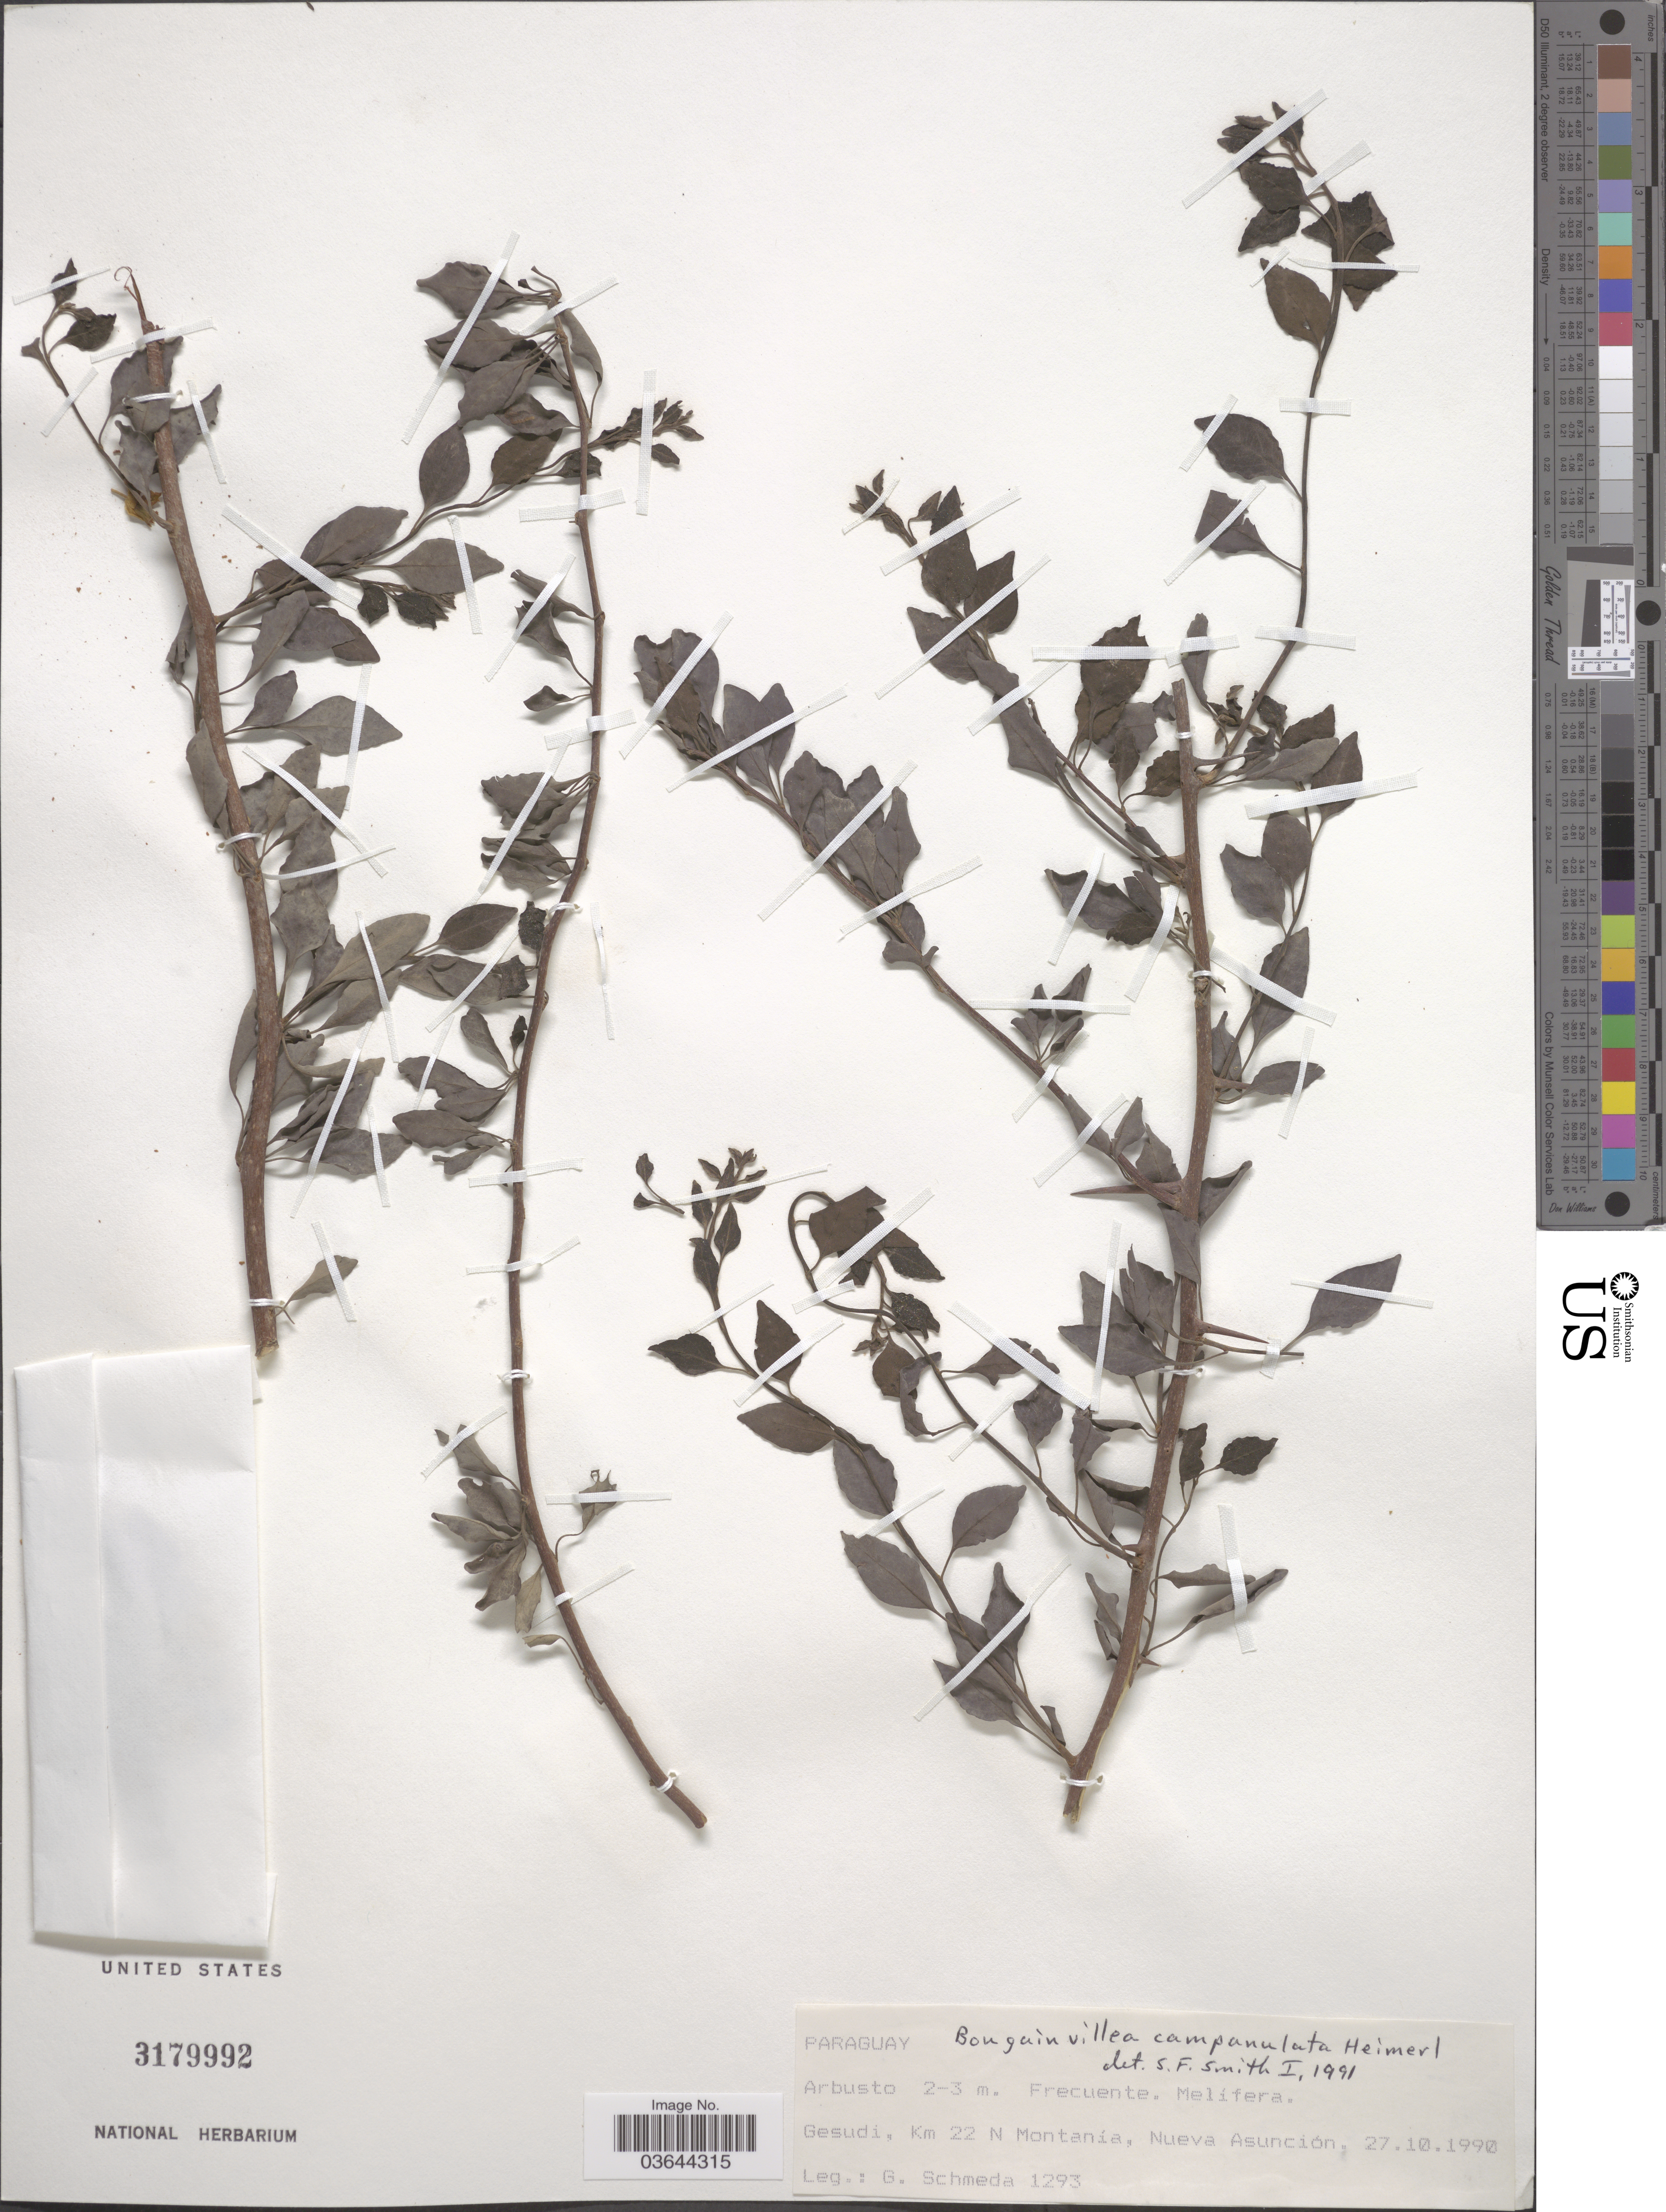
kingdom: Plantae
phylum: Tracheophyta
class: Magnoliopsida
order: Caryophyllales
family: Nyctaginaceae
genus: Bougainvillea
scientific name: Bougainvillea campanulata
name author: Heimerl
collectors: G. Schmeda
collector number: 1293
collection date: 1990-10-27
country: Paraguay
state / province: Asuncion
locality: Gesudi, Km 22 N Montanía, Nueva Asunción.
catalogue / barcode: US 3179992